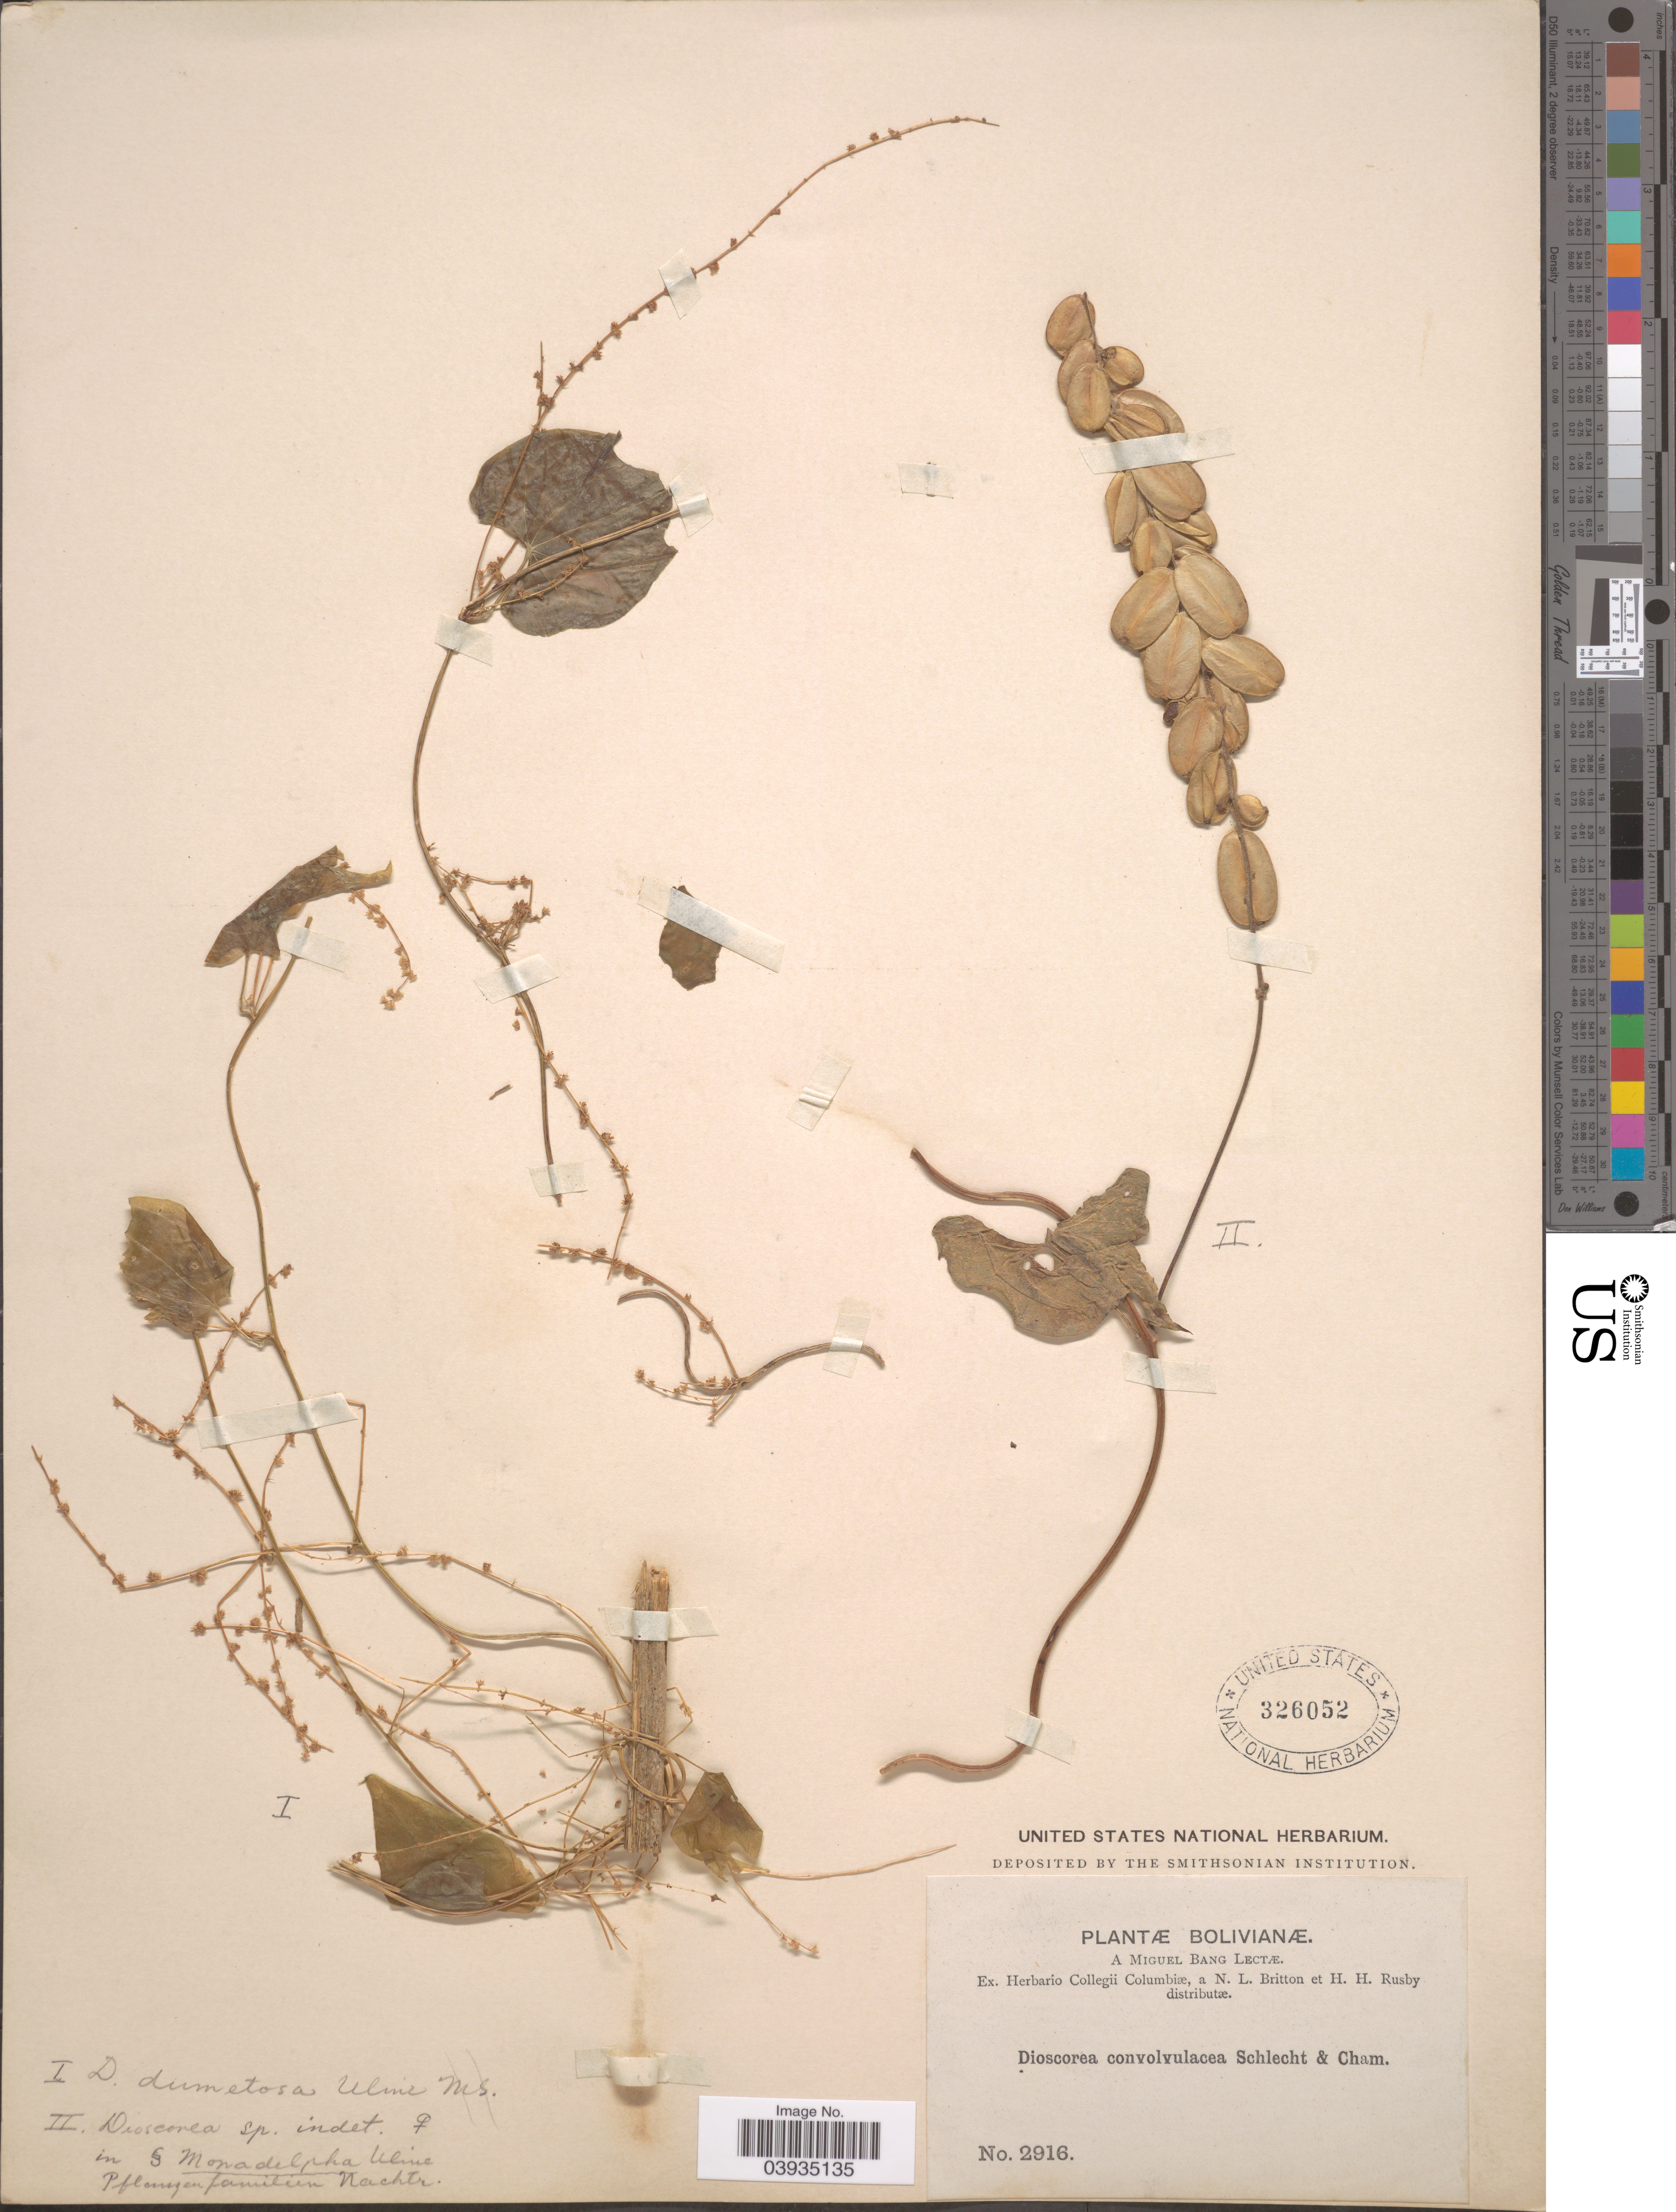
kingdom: Plantae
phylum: Tracheophyta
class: Liliopsida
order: Dioscoreales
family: Dioscoreaceae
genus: Dioscorea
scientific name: Dioscorea dumetosa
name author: Uline ex R. Knuth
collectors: M. Bang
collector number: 2916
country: Bolivia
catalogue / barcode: US 326052